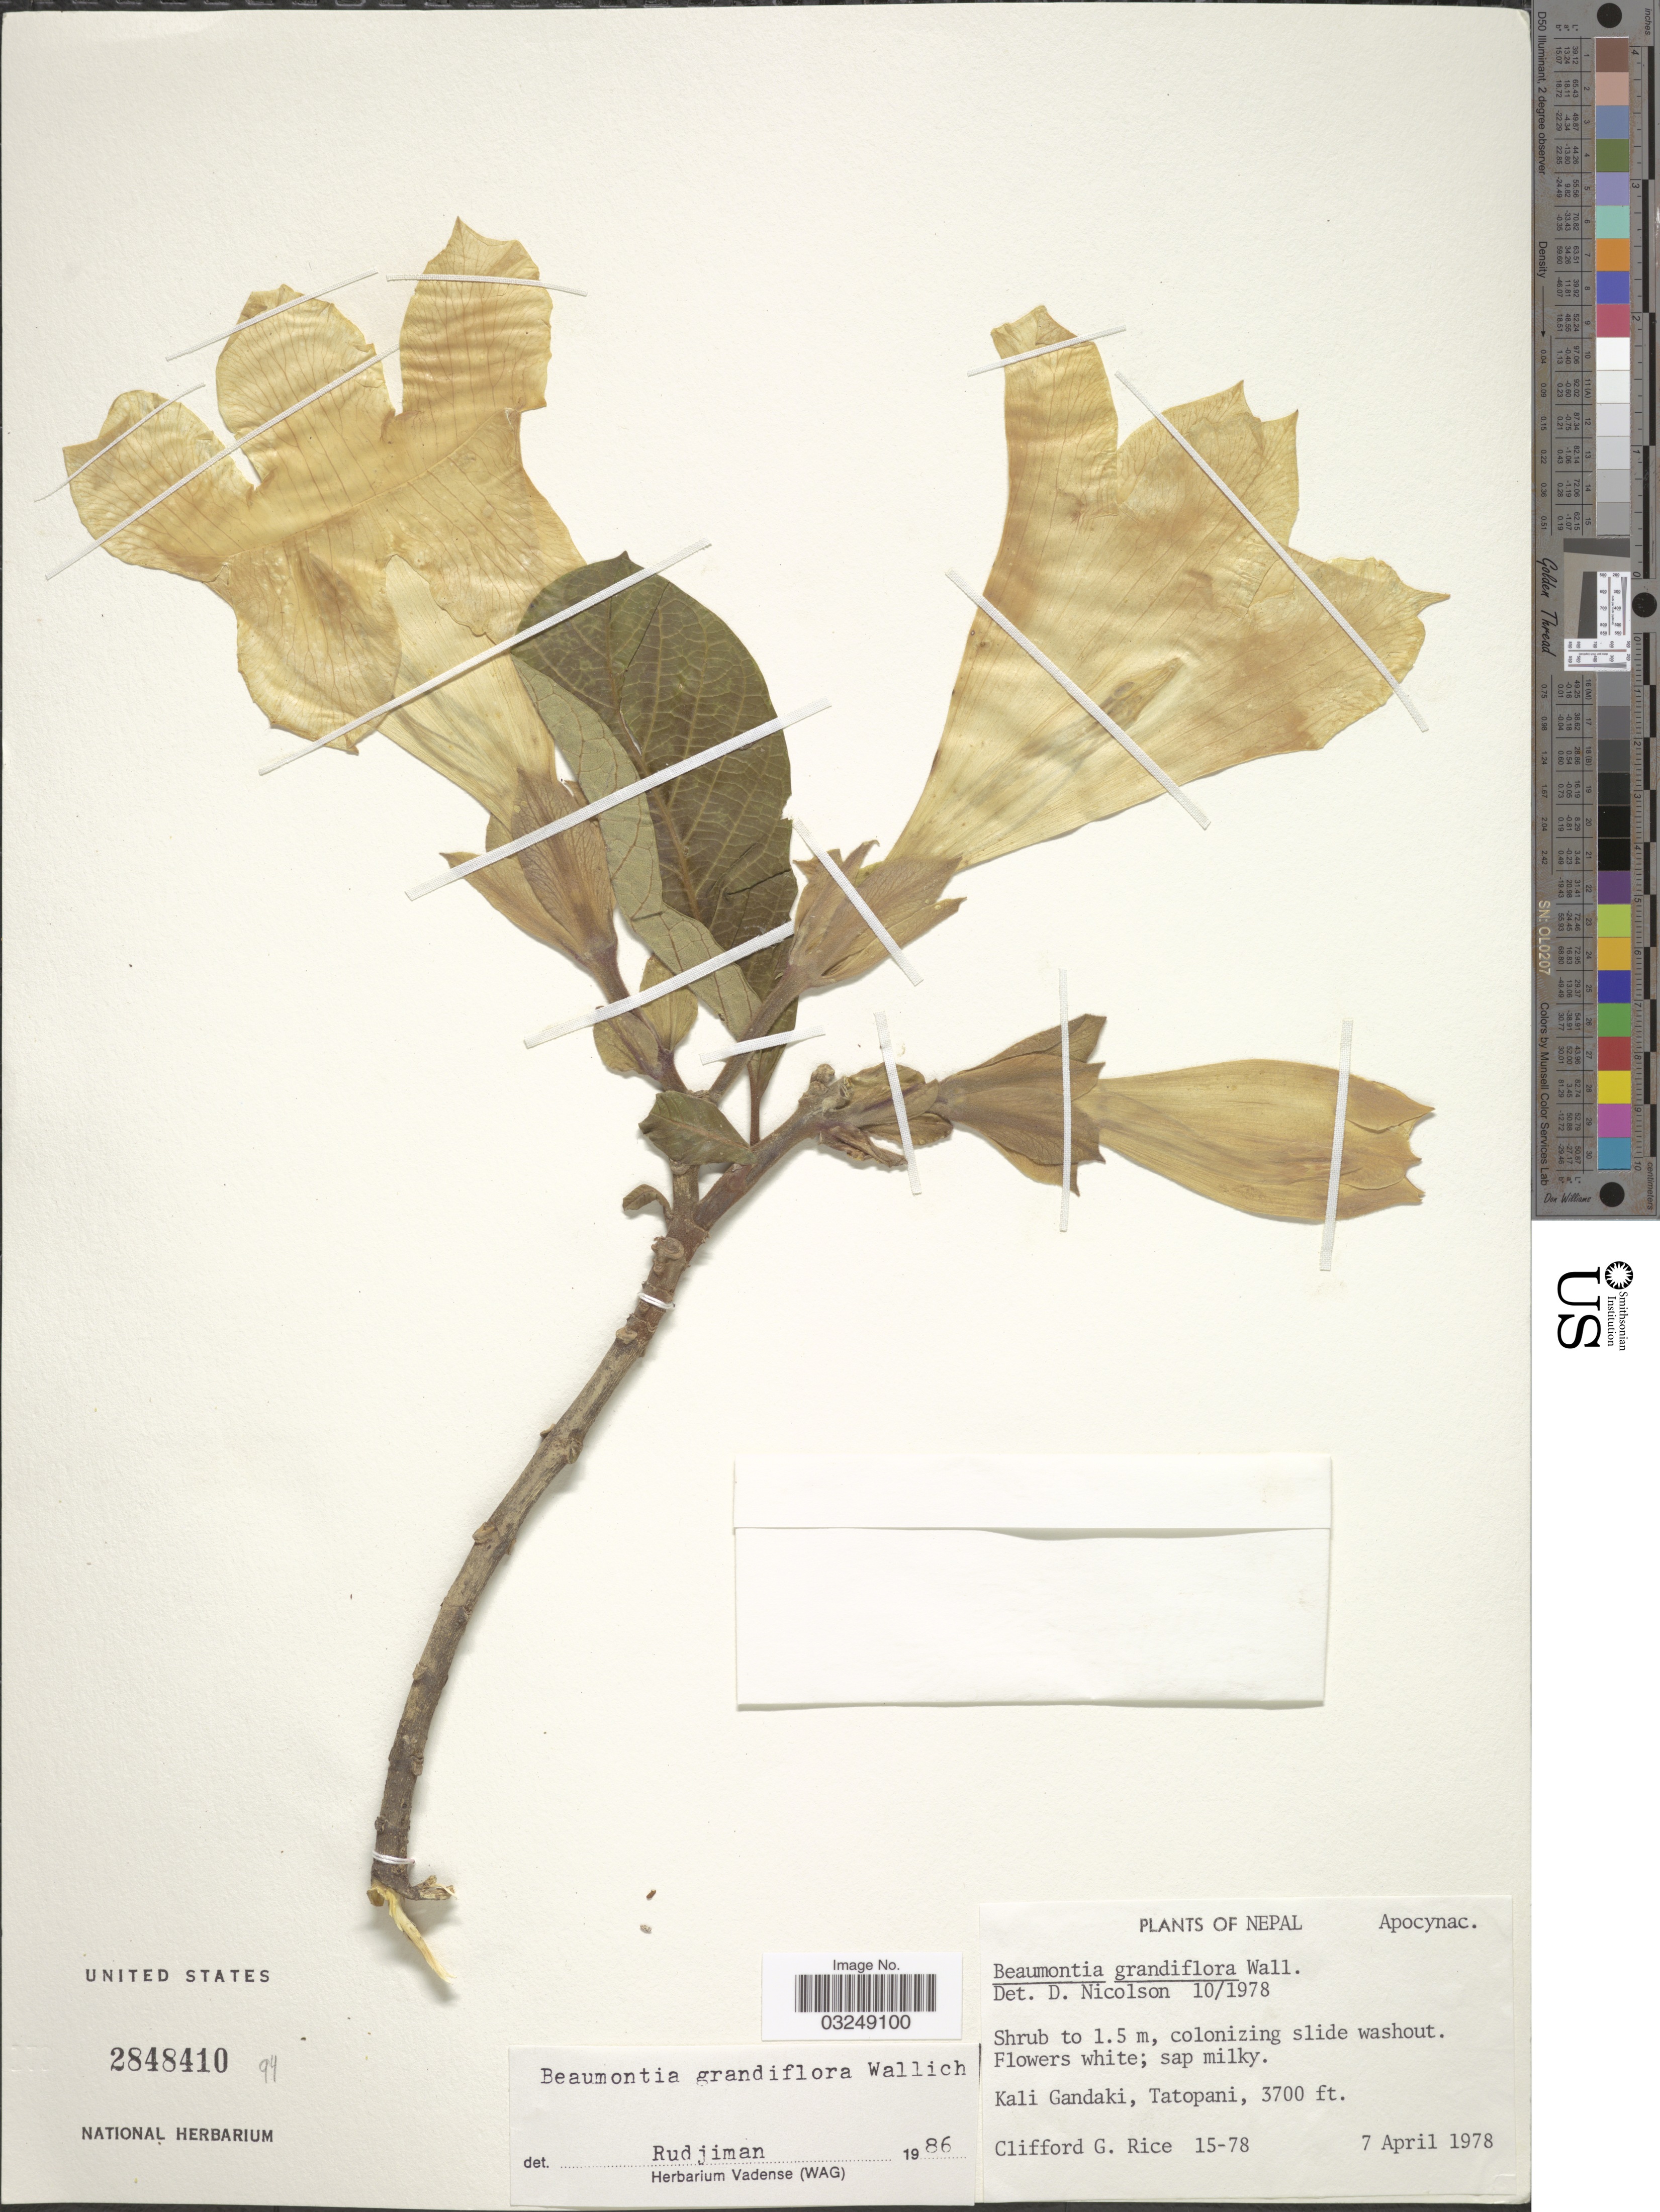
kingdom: Plantae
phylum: Tracheophyta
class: Magnoliopsida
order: Gentianales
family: Apocynaceae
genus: Beaumontia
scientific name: Beaumontia grandiflora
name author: Wall.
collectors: C. G. Rice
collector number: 15-78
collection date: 1978-04-07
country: Nepal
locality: Kali Gandaki, Tatopani.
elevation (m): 1128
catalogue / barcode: US 2848410